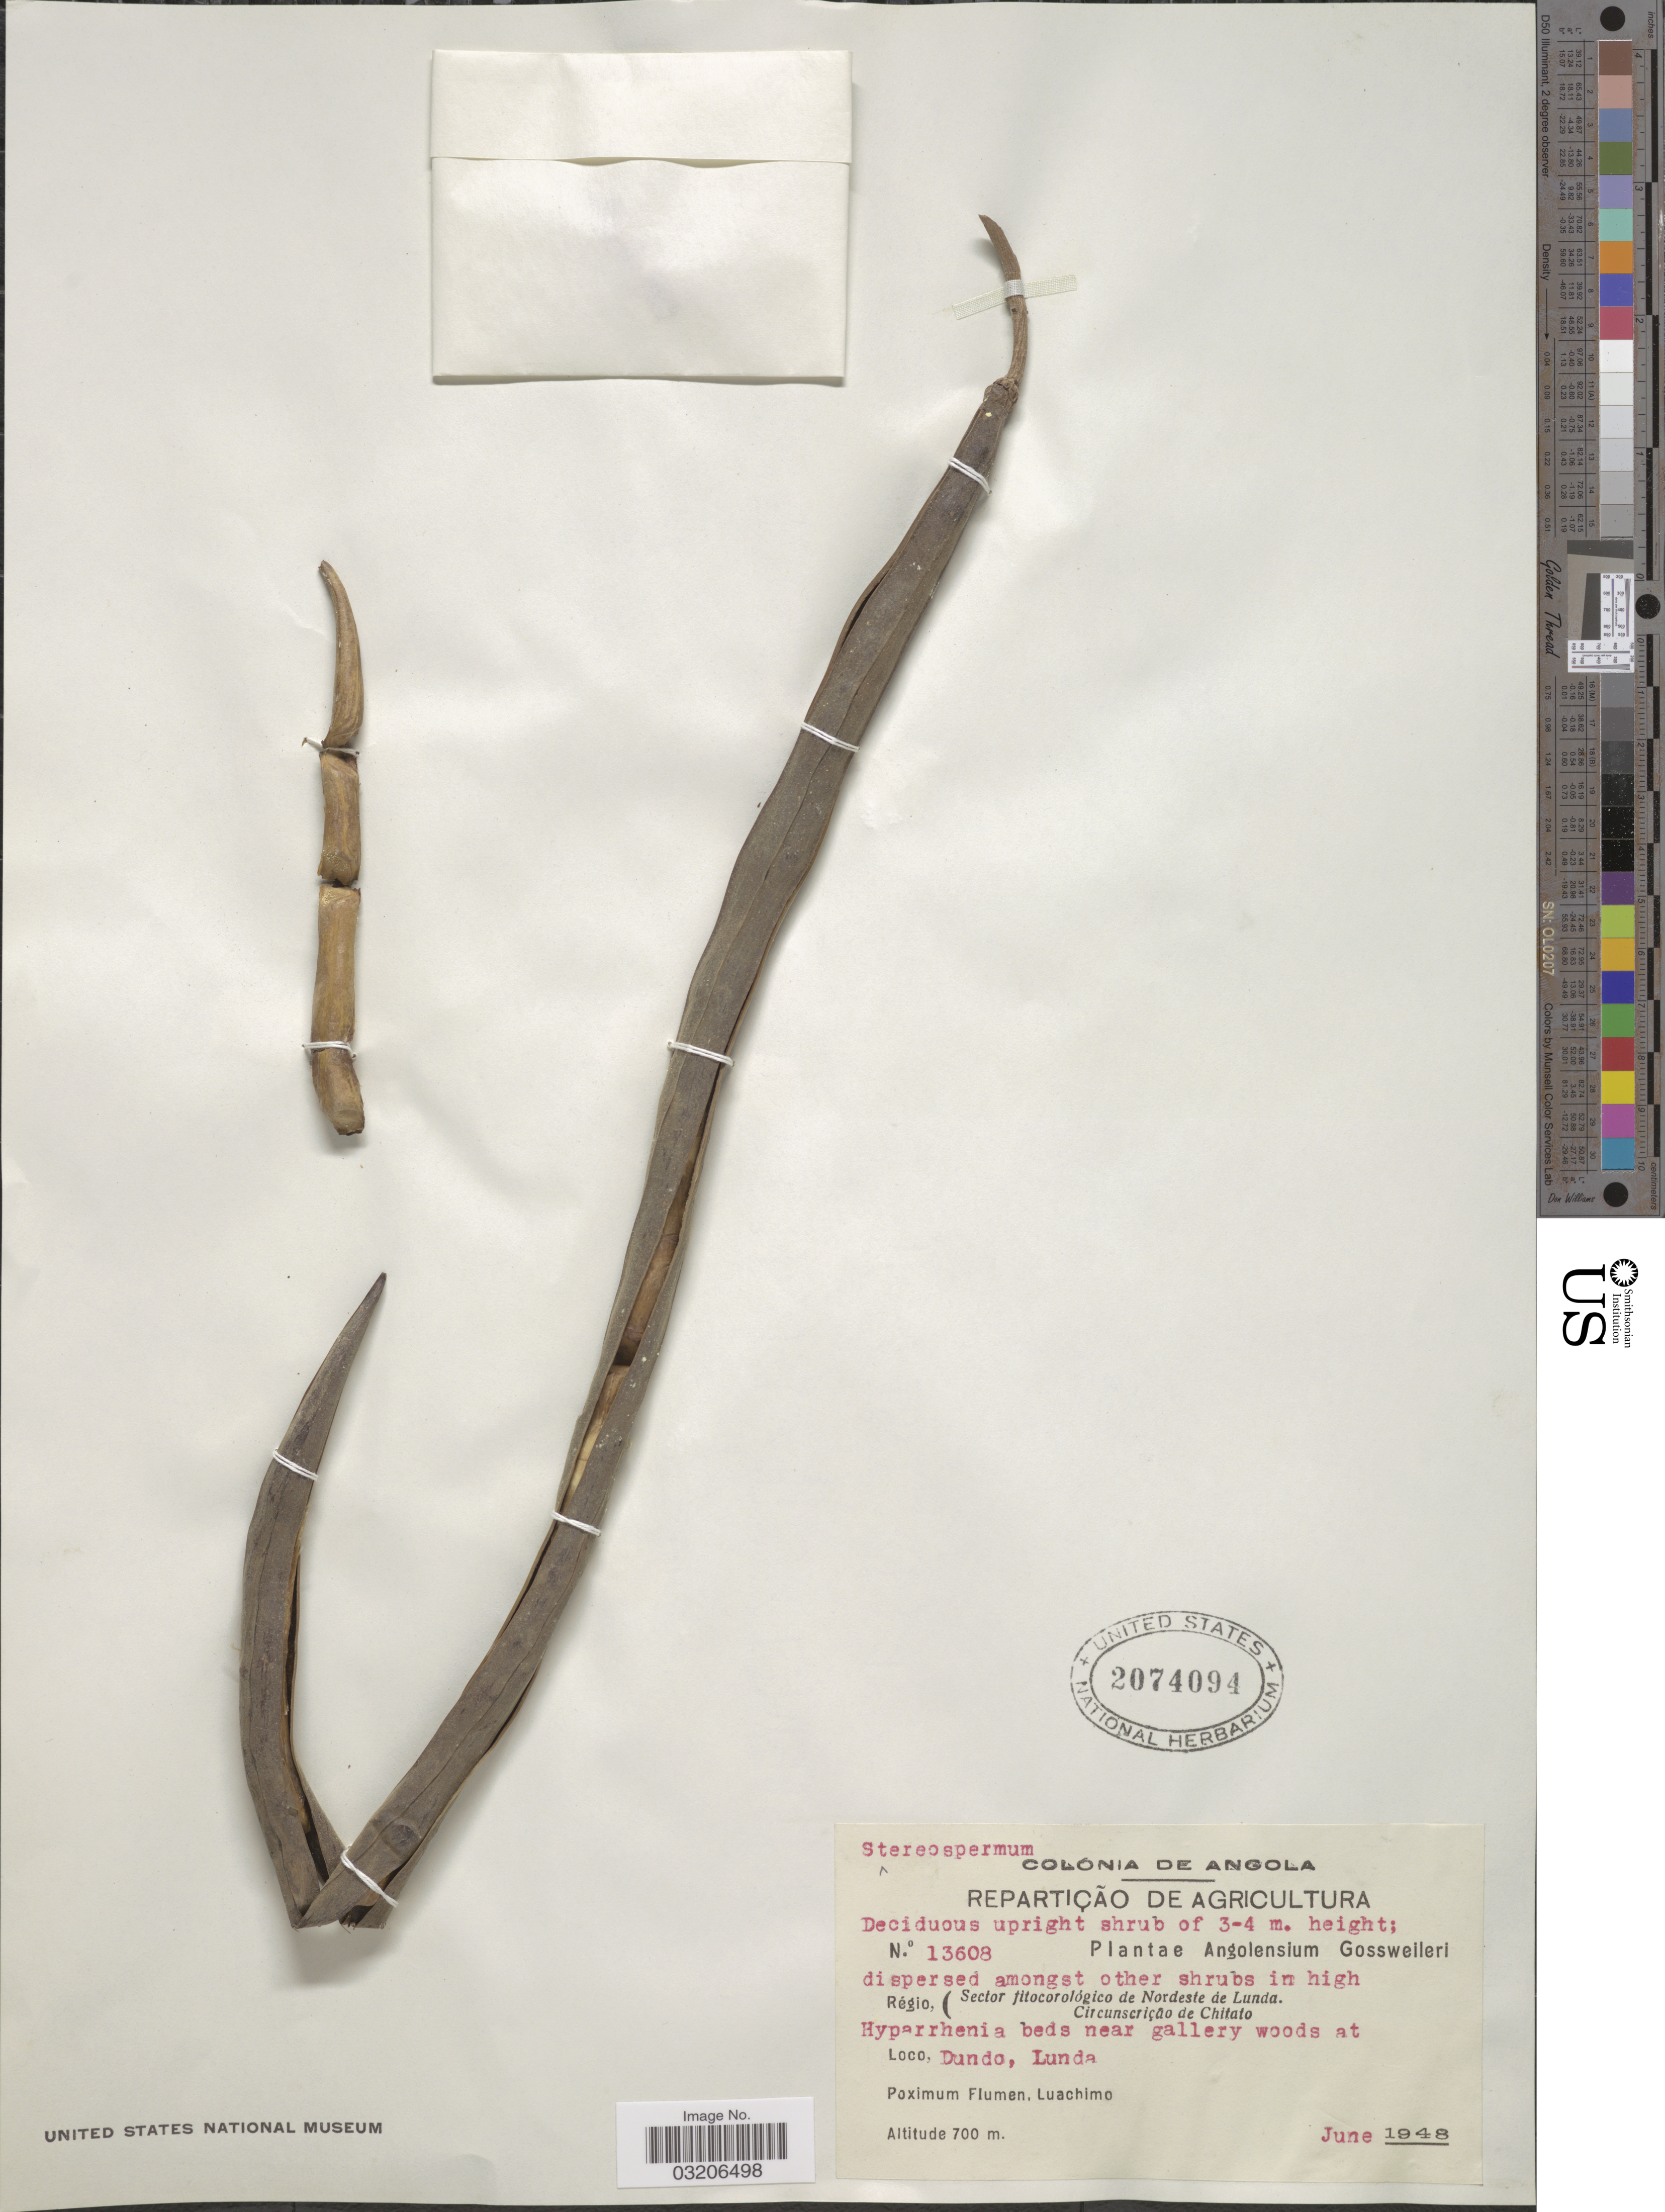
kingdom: Plantae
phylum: Tracheophyta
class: Magnoliopsida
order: Lamiales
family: Bignoniaceae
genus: Stereospermum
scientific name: Stereospermum sp.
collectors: -. Gossweiler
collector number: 13608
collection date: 1948-06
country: Angola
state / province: Lunda Norte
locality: Régio, (Sector fitocorológico de Nordeste de Lunda, Circunscrição de Chitato. Hyparrhenia beds near gallery woods at Loco, Dundo, Lunda. Proximum Flumen, Luachimo.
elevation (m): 700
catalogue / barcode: US 2074094